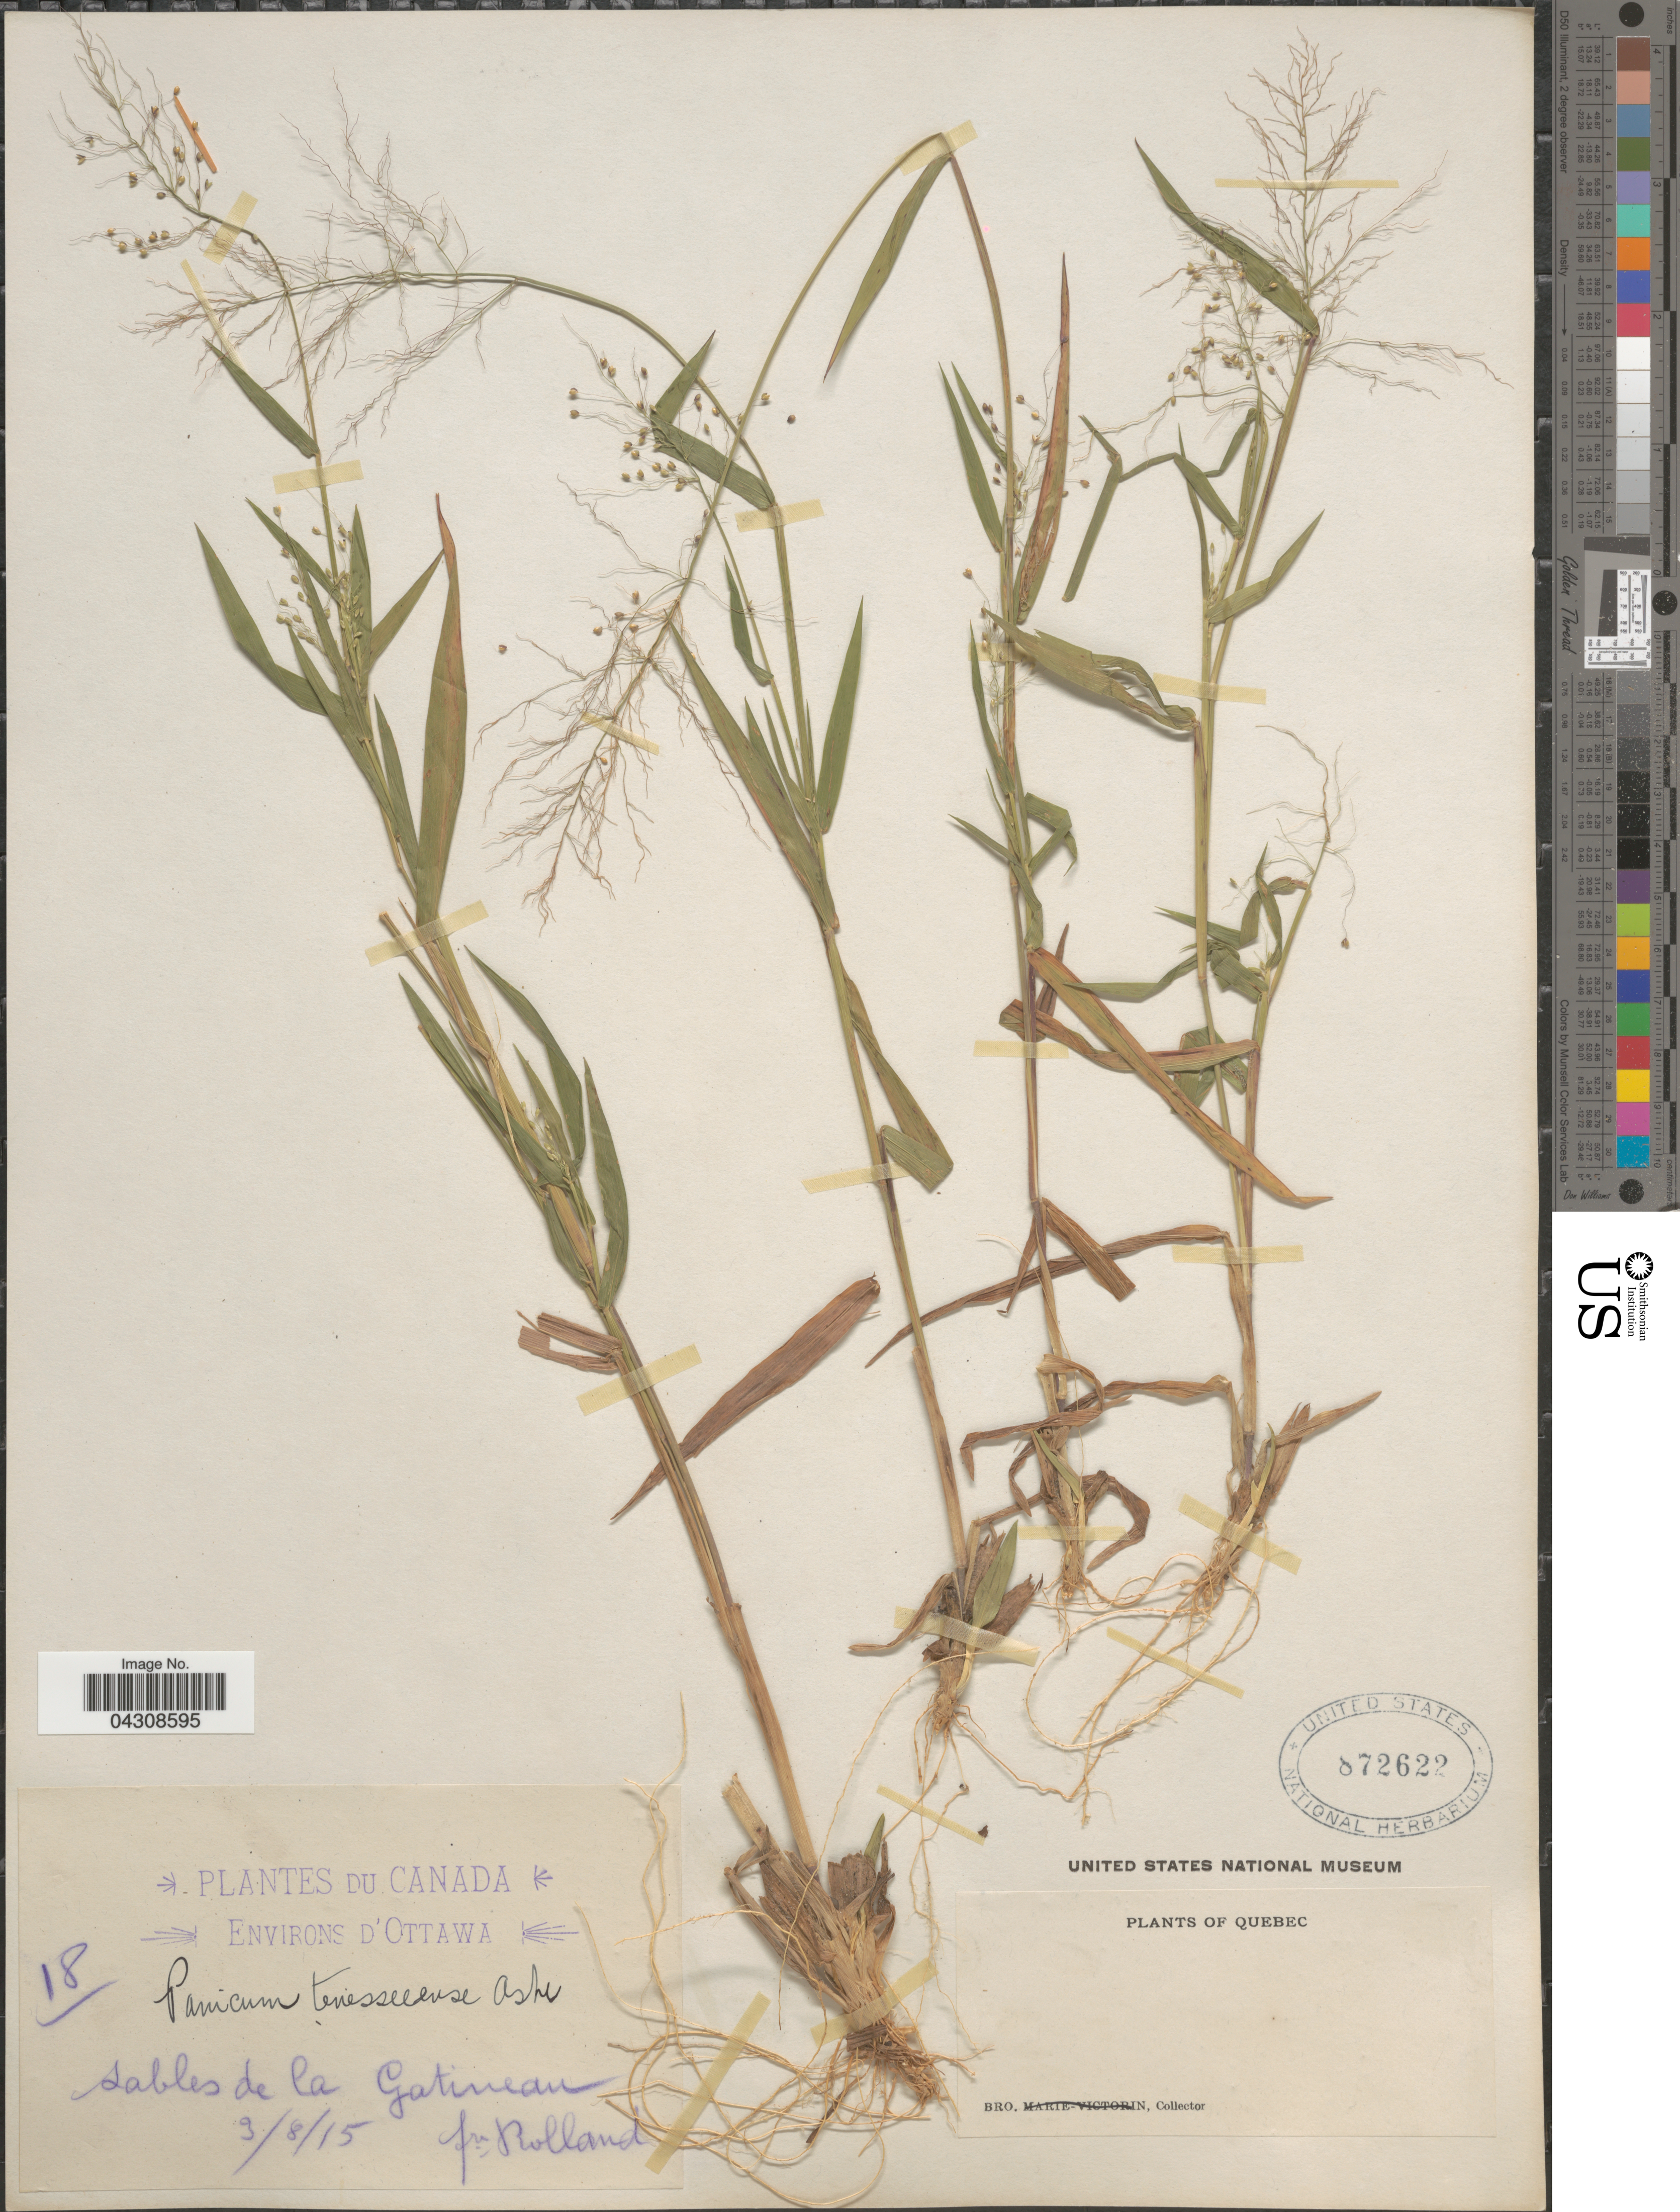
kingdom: Plantae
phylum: Tracheophyta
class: Liliopsida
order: Poales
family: Poaceae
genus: Dichanthelium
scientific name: Dichanthelium acuminatum var. acuminatum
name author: (Sw.) Gould & C.A. Clark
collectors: B. Rolland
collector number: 18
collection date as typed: Transcribed d/m/y: 8/3/15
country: Canada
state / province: Ontario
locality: Environs d'Ottawa. Sables de la Gatineau.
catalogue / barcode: US 872622